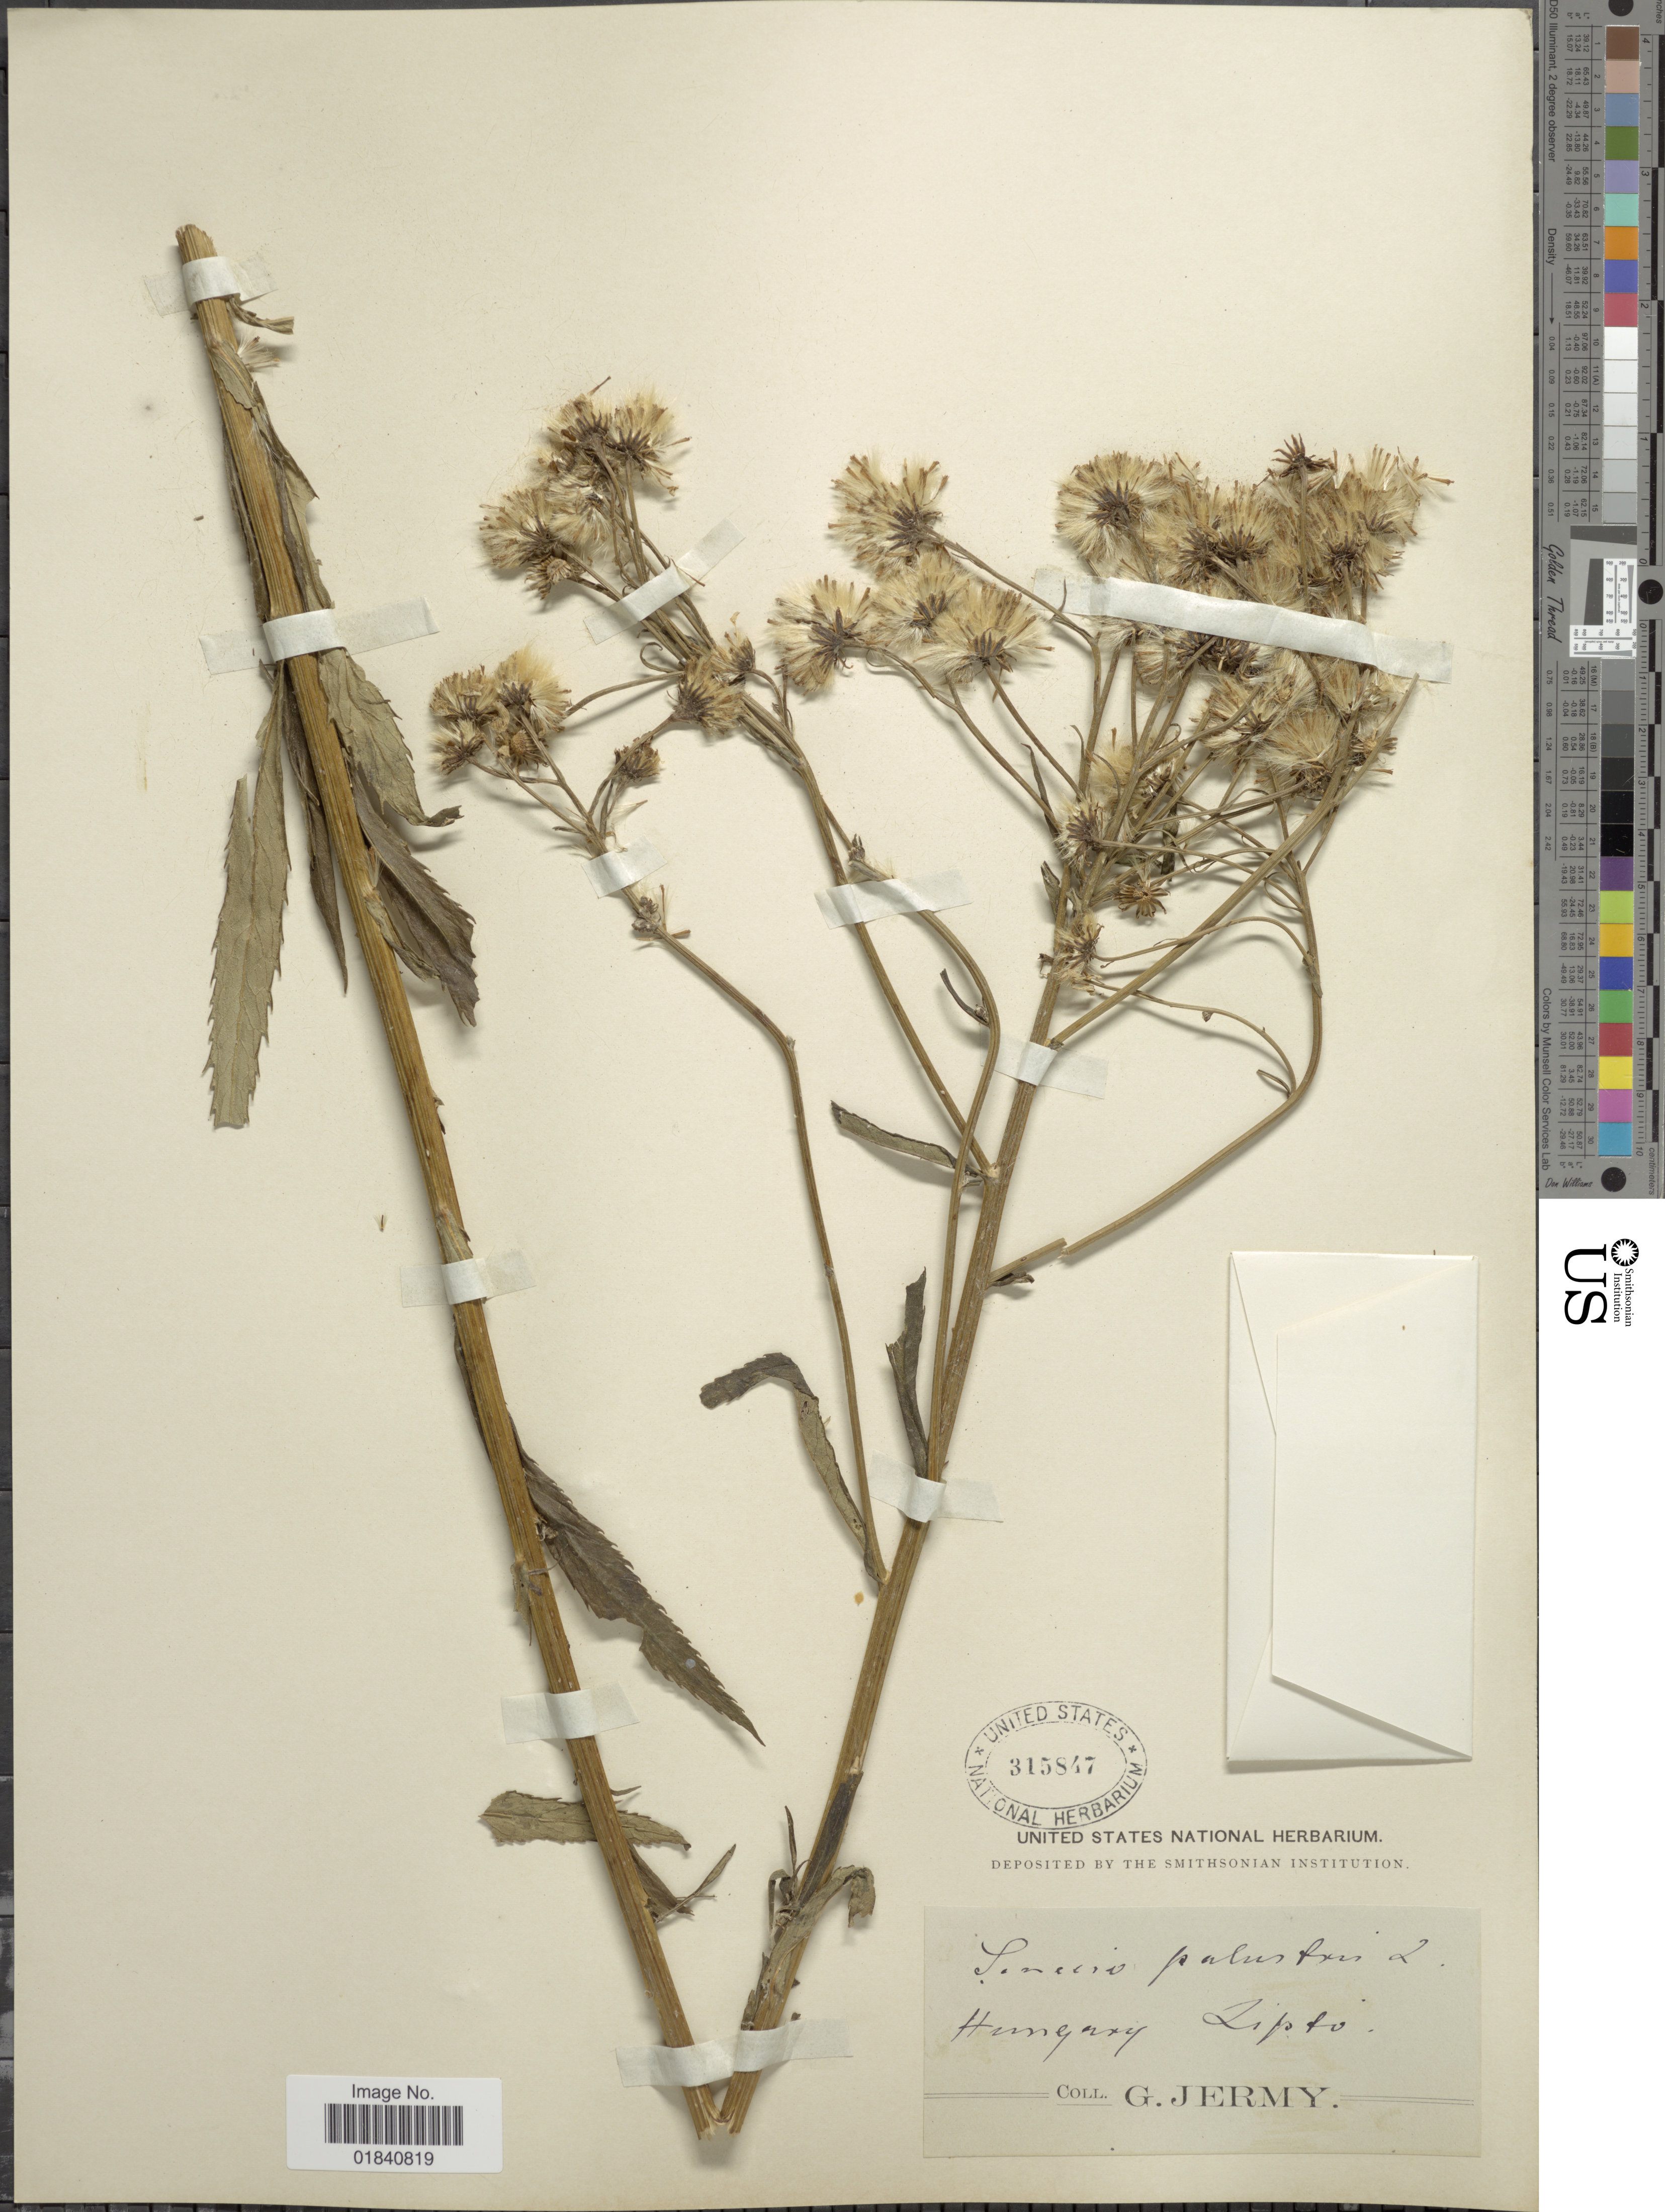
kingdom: Plantae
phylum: Tracheophyta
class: Magnoliopsida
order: Asterales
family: Asteraceae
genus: Tephroseris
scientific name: Tephroseris palustris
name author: (L.) Rchb.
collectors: G. Jermy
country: Hungary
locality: Zipto [interpreted]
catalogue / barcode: US 315847